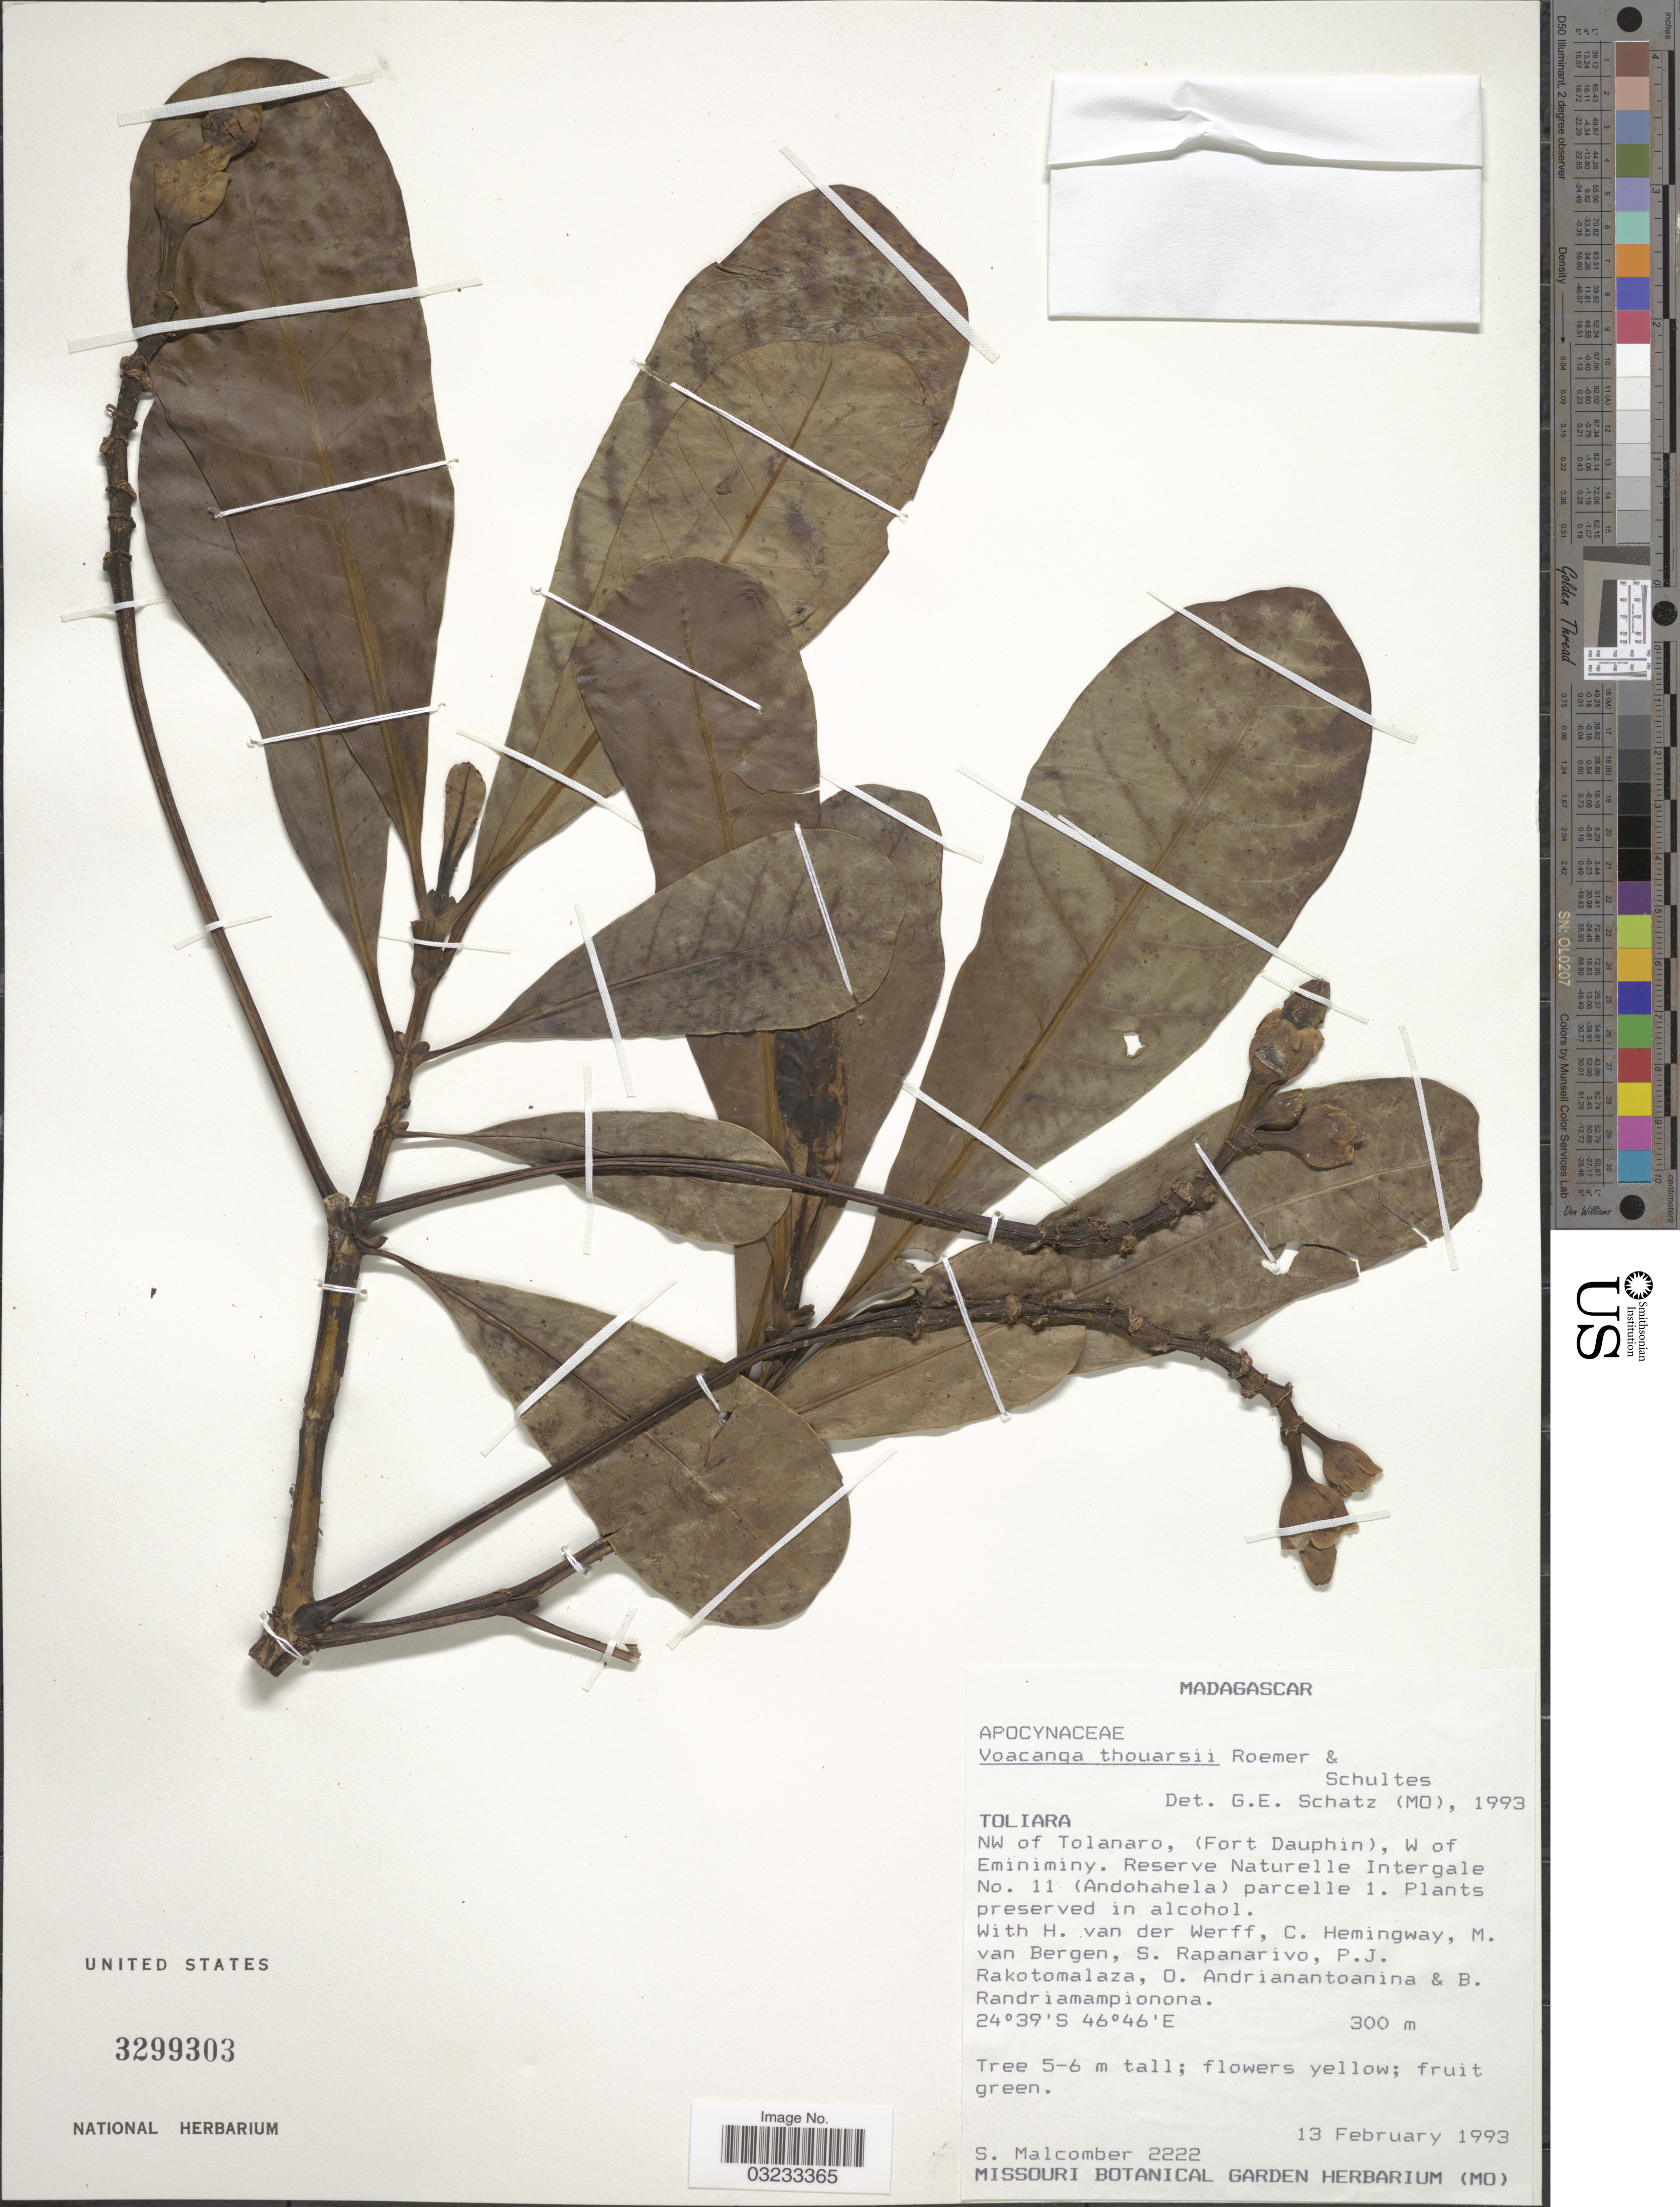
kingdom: Plantae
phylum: Tracheophyta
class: Magnoliopsida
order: Gentianales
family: Apocynaceae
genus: Voacanga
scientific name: Voacanga thouarsii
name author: Roem. & Schult.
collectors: S. T. Malcomber, H. van der Werff, C. Hemingway, M. van Bergen & et al.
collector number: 2222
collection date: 1993-02-13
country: Madagascar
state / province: Anosy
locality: NW of Tolanaro, (Fort Dauphin), W of Eminiminy. Reserve Naturelle Intergale No. 11 (Andohahela) parcelle 1.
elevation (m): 300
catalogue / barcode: US 3299303